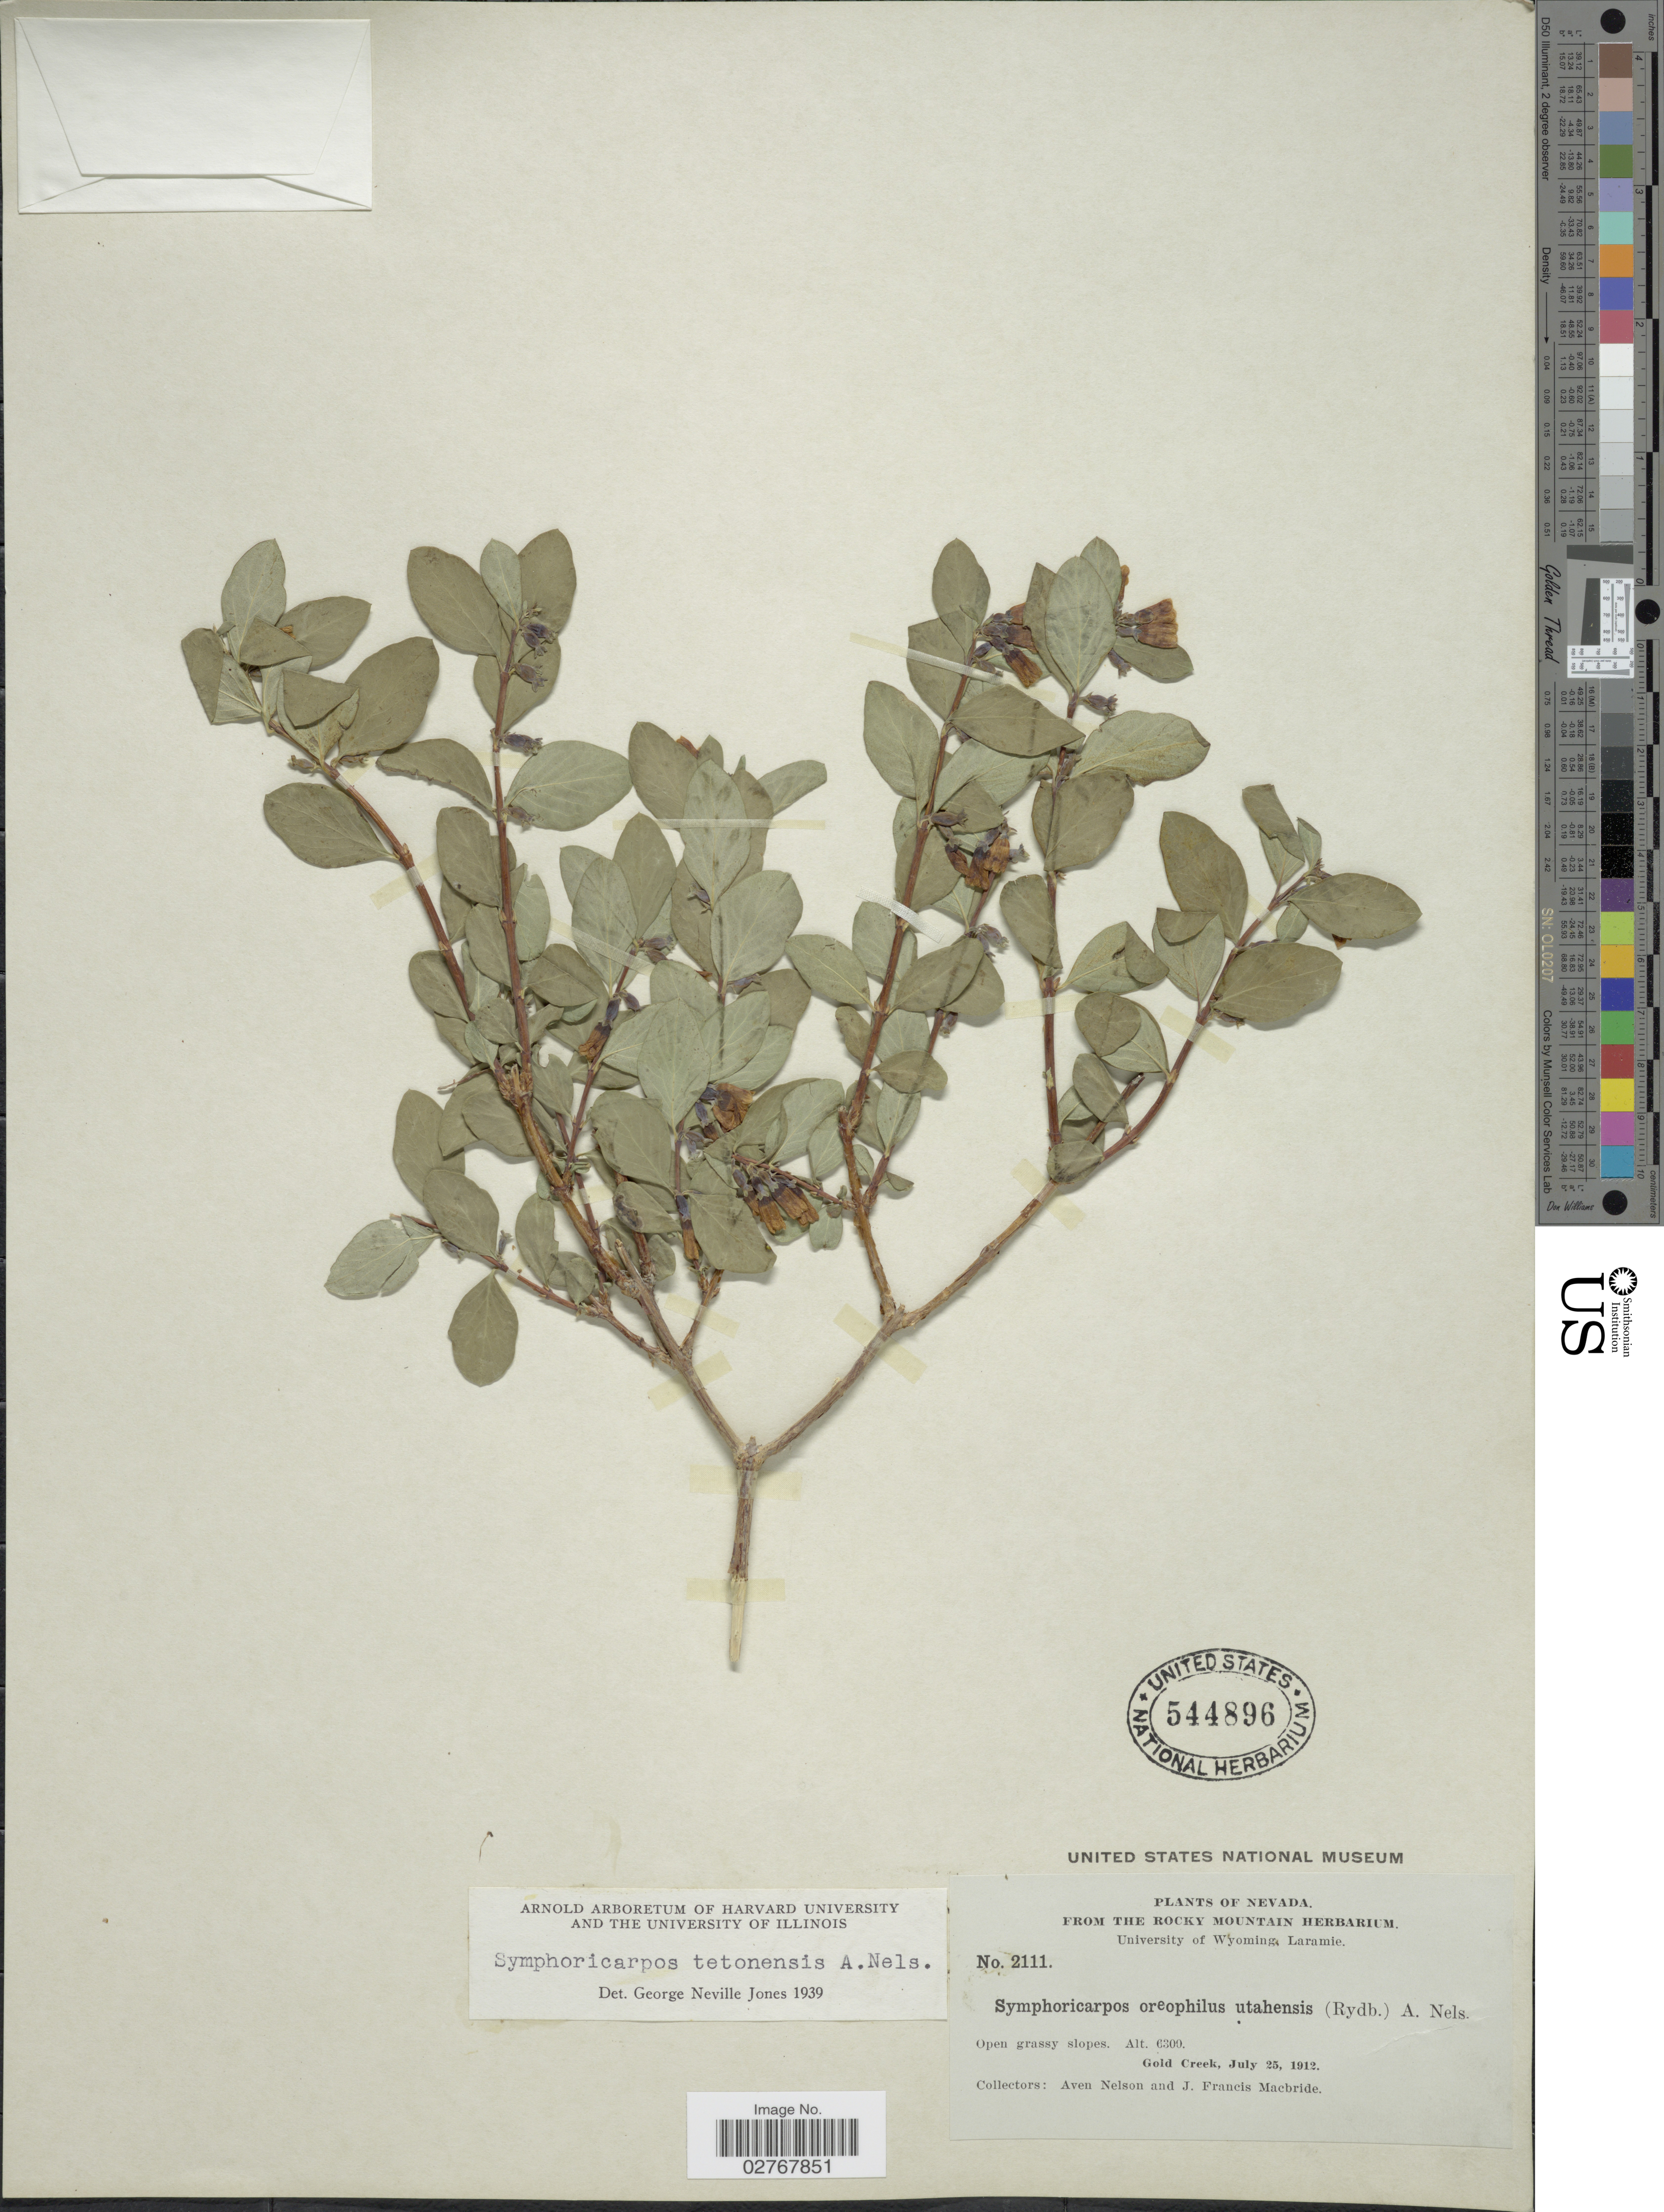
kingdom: Plantae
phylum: Tracheophyta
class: Magnoliopsida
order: Dipsacales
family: Caprifoliaceae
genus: Symphoricarpos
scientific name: Symphoricarpos tetonensis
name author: A. Nelson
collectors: A. Nelson & J. F. Macbride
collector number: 2111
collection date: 1912-07-25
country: United States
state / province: Nevada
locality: Gold Creek.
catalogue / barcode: US 544896